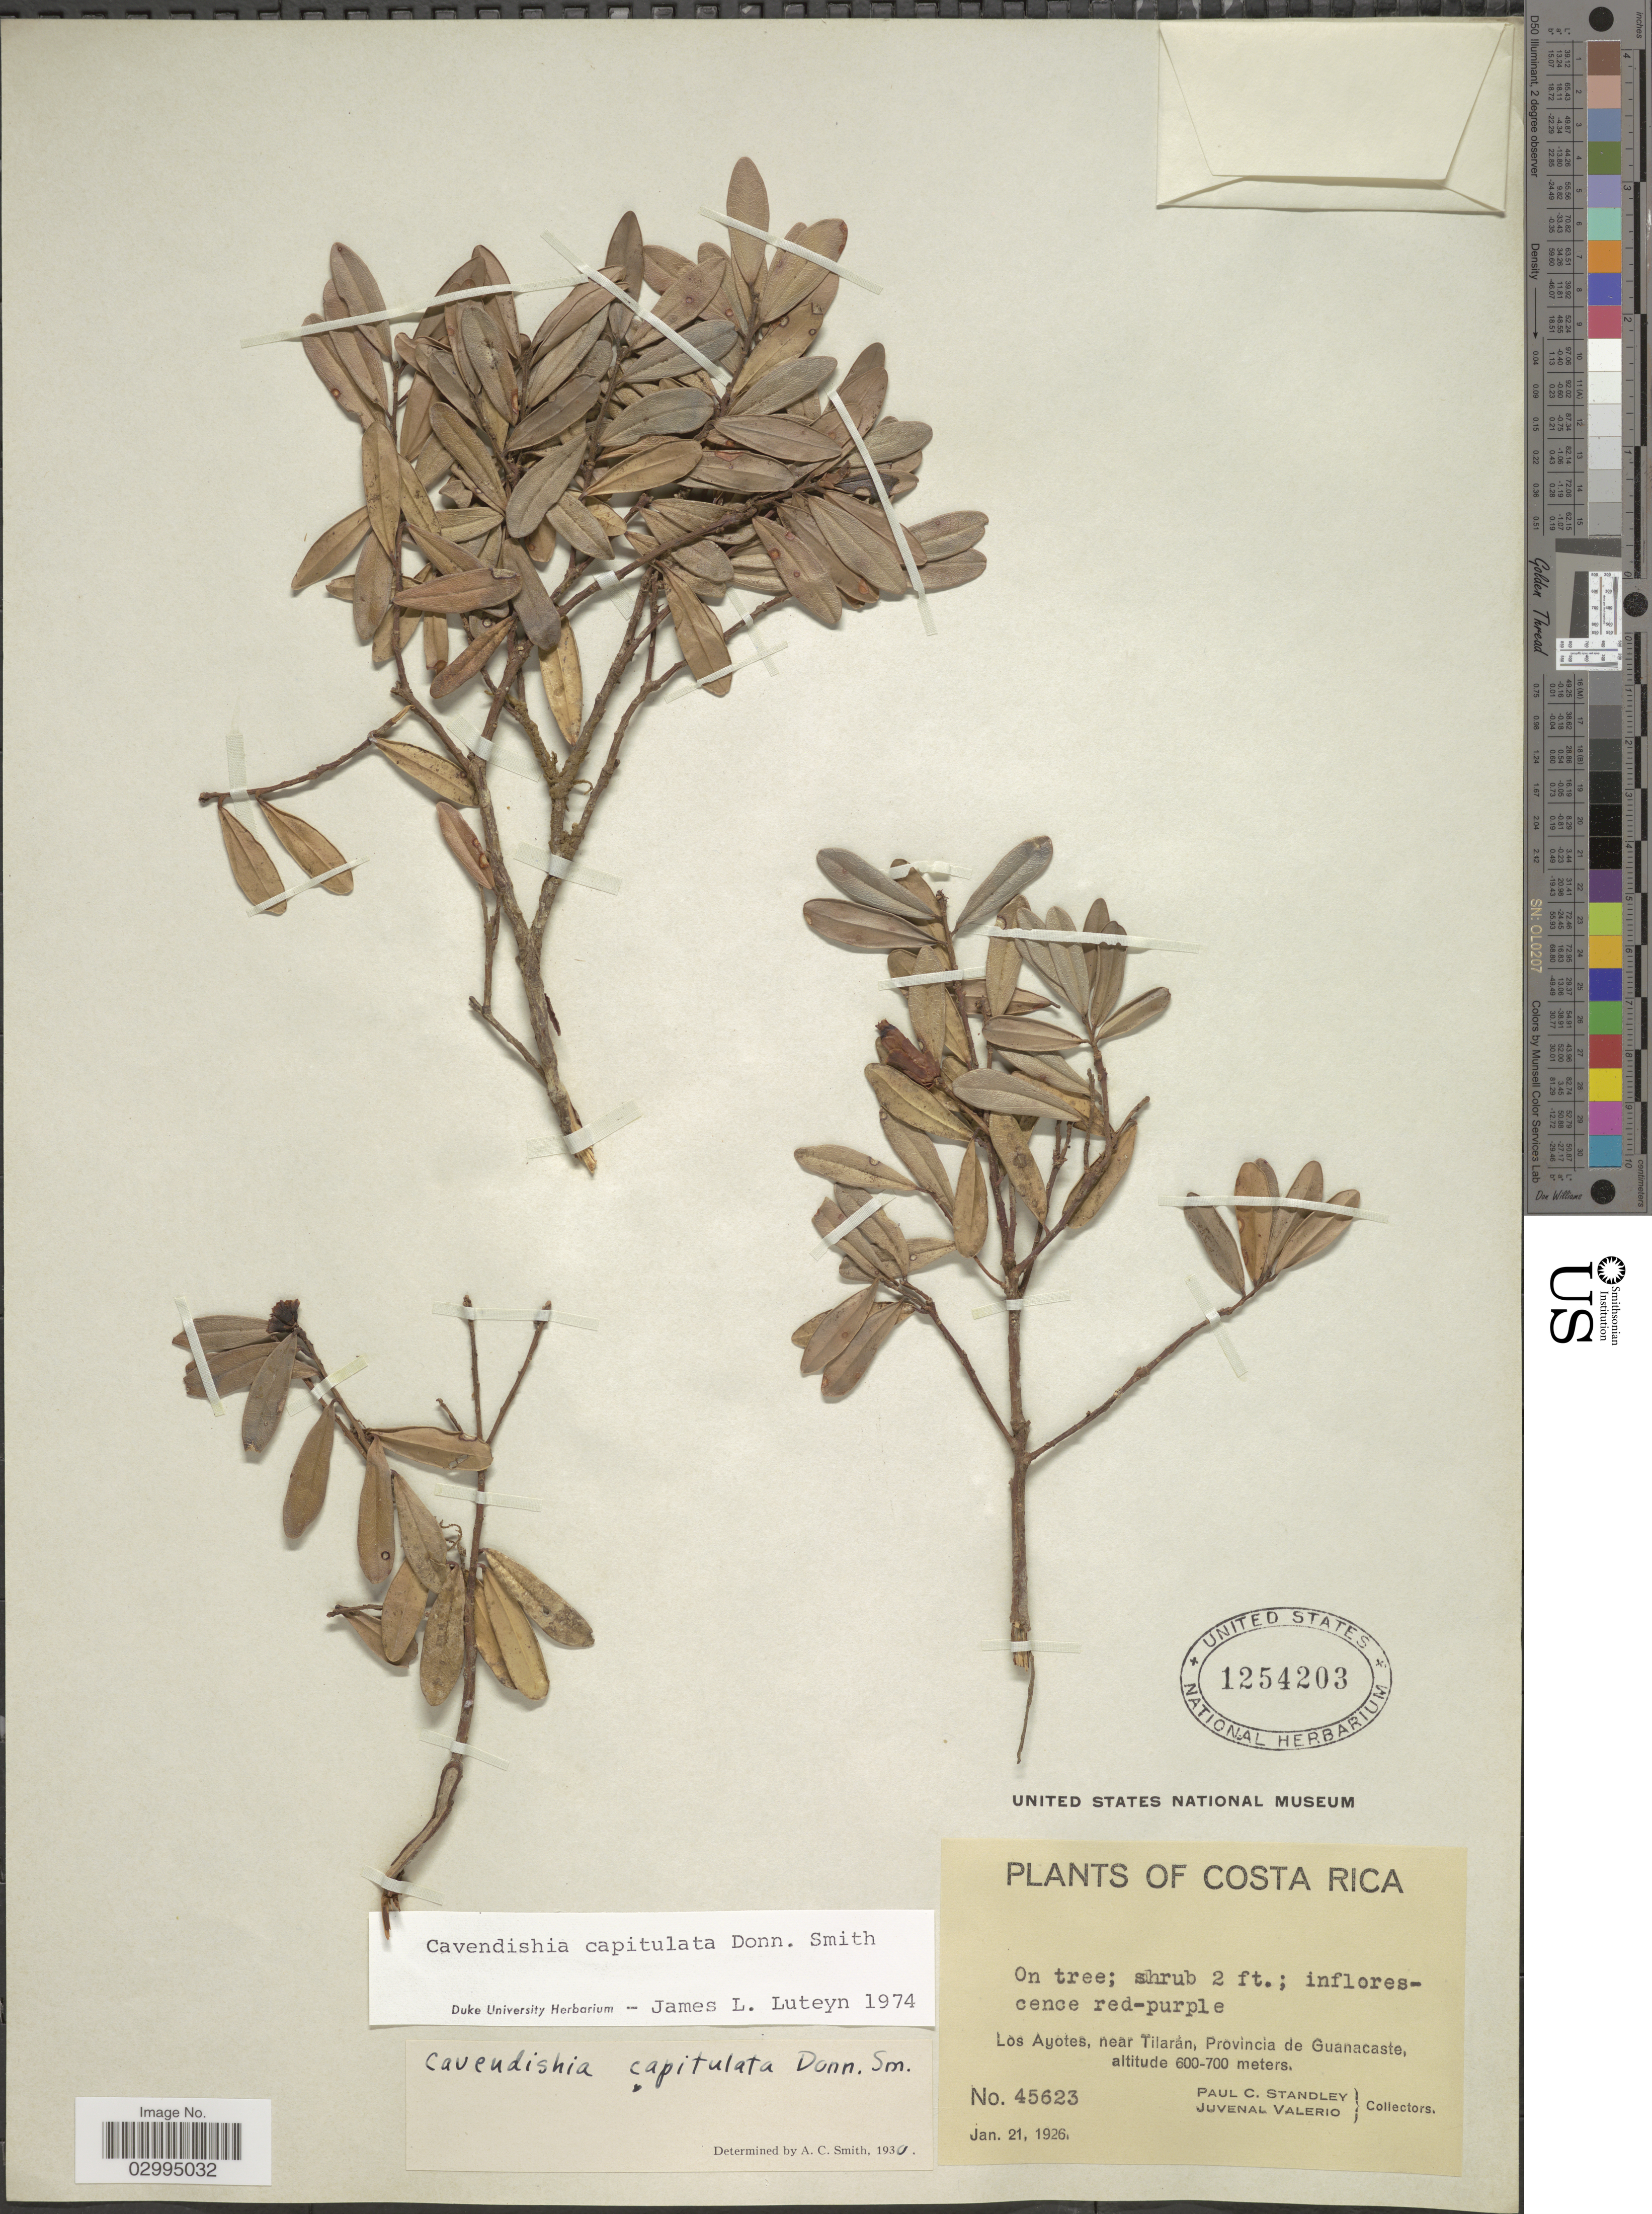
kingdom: Plantae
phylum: Tracheophyta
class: Magnoliopsida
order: Ericales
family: Ericaceae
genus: Cavendishia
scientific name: Cavendishia capitulata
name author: Donn. Sm.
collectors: P. C. Standley & J. Valerio R.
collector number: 45623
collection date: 1926-01-21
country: Costa Rica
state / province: Guanacaste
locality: Los Ayotes, near Tilarán, Provincia de Guanacaste.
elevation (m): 600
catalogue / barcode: US 1254203